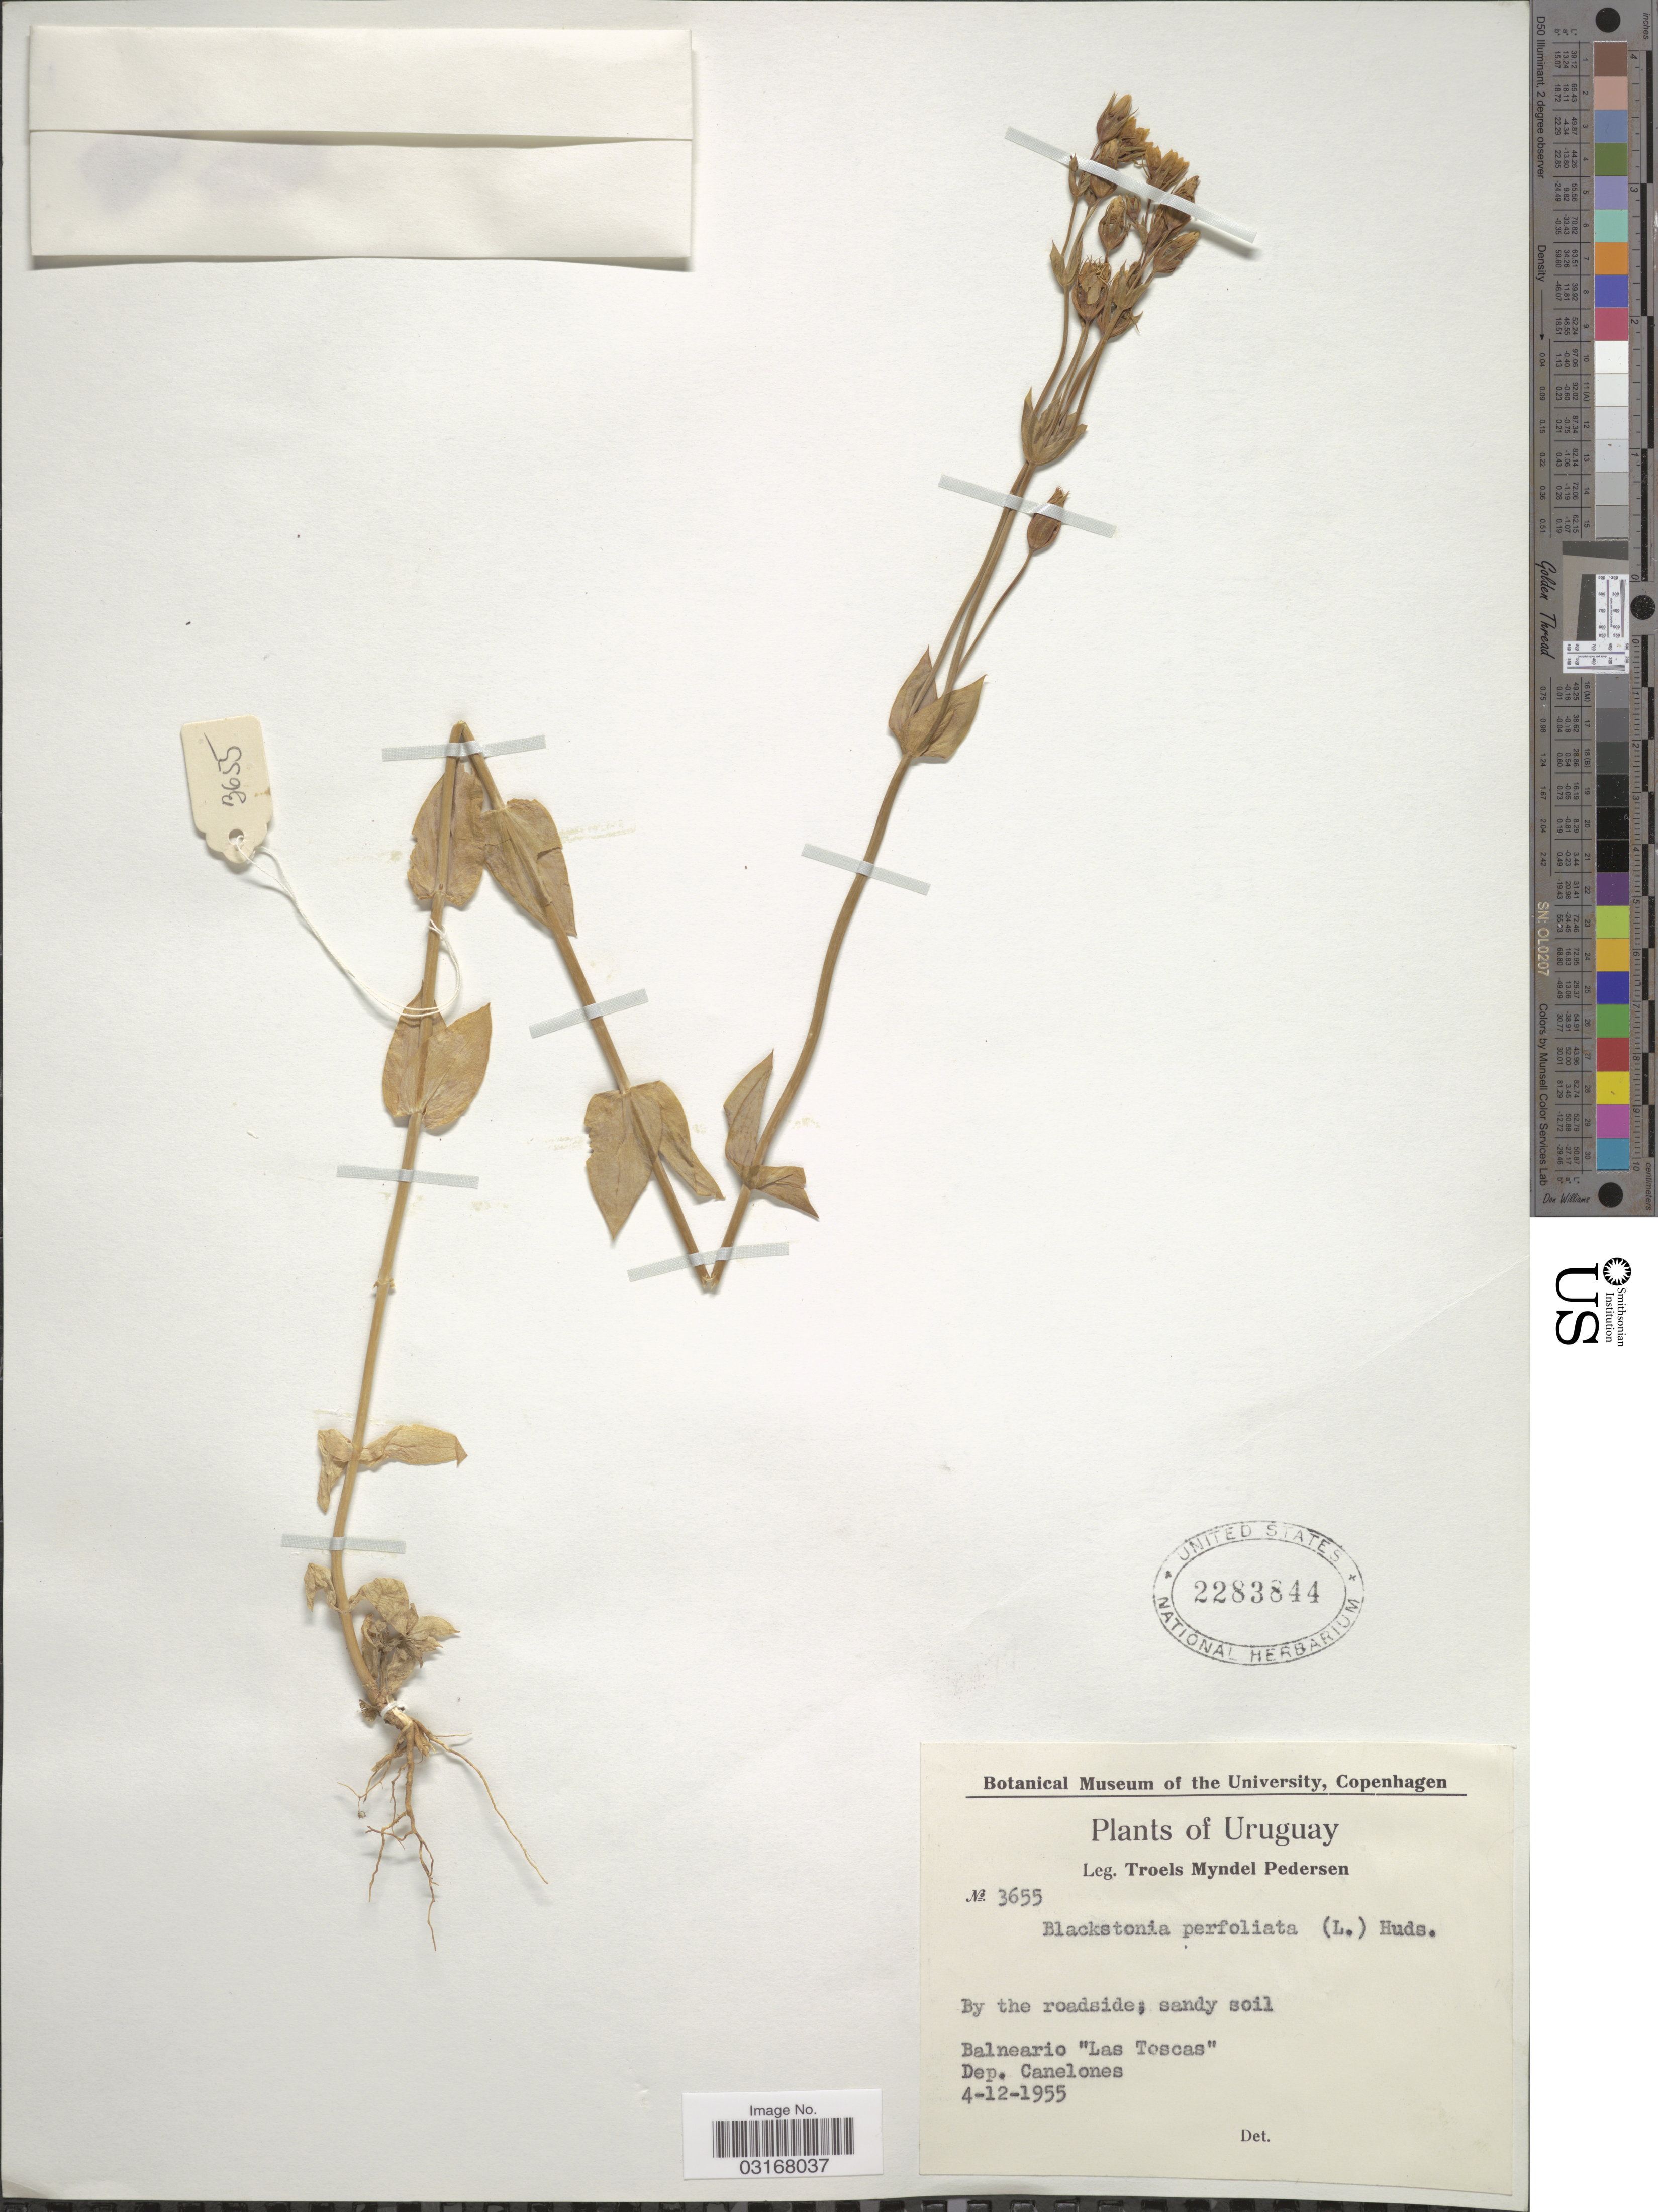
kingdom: Plantae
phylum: Tracheophyta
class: Magnoliopsida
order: Gentianales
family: Gentianaceae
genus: Chlora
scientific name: Chlora perfoliata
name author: (L.) L.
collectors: T. Pederson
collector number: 3655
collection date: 1955-12-04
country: Uruguay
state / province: Canelones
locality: Balneario "Las Toscas". Dep. Canelones.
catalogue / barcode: US 2283844